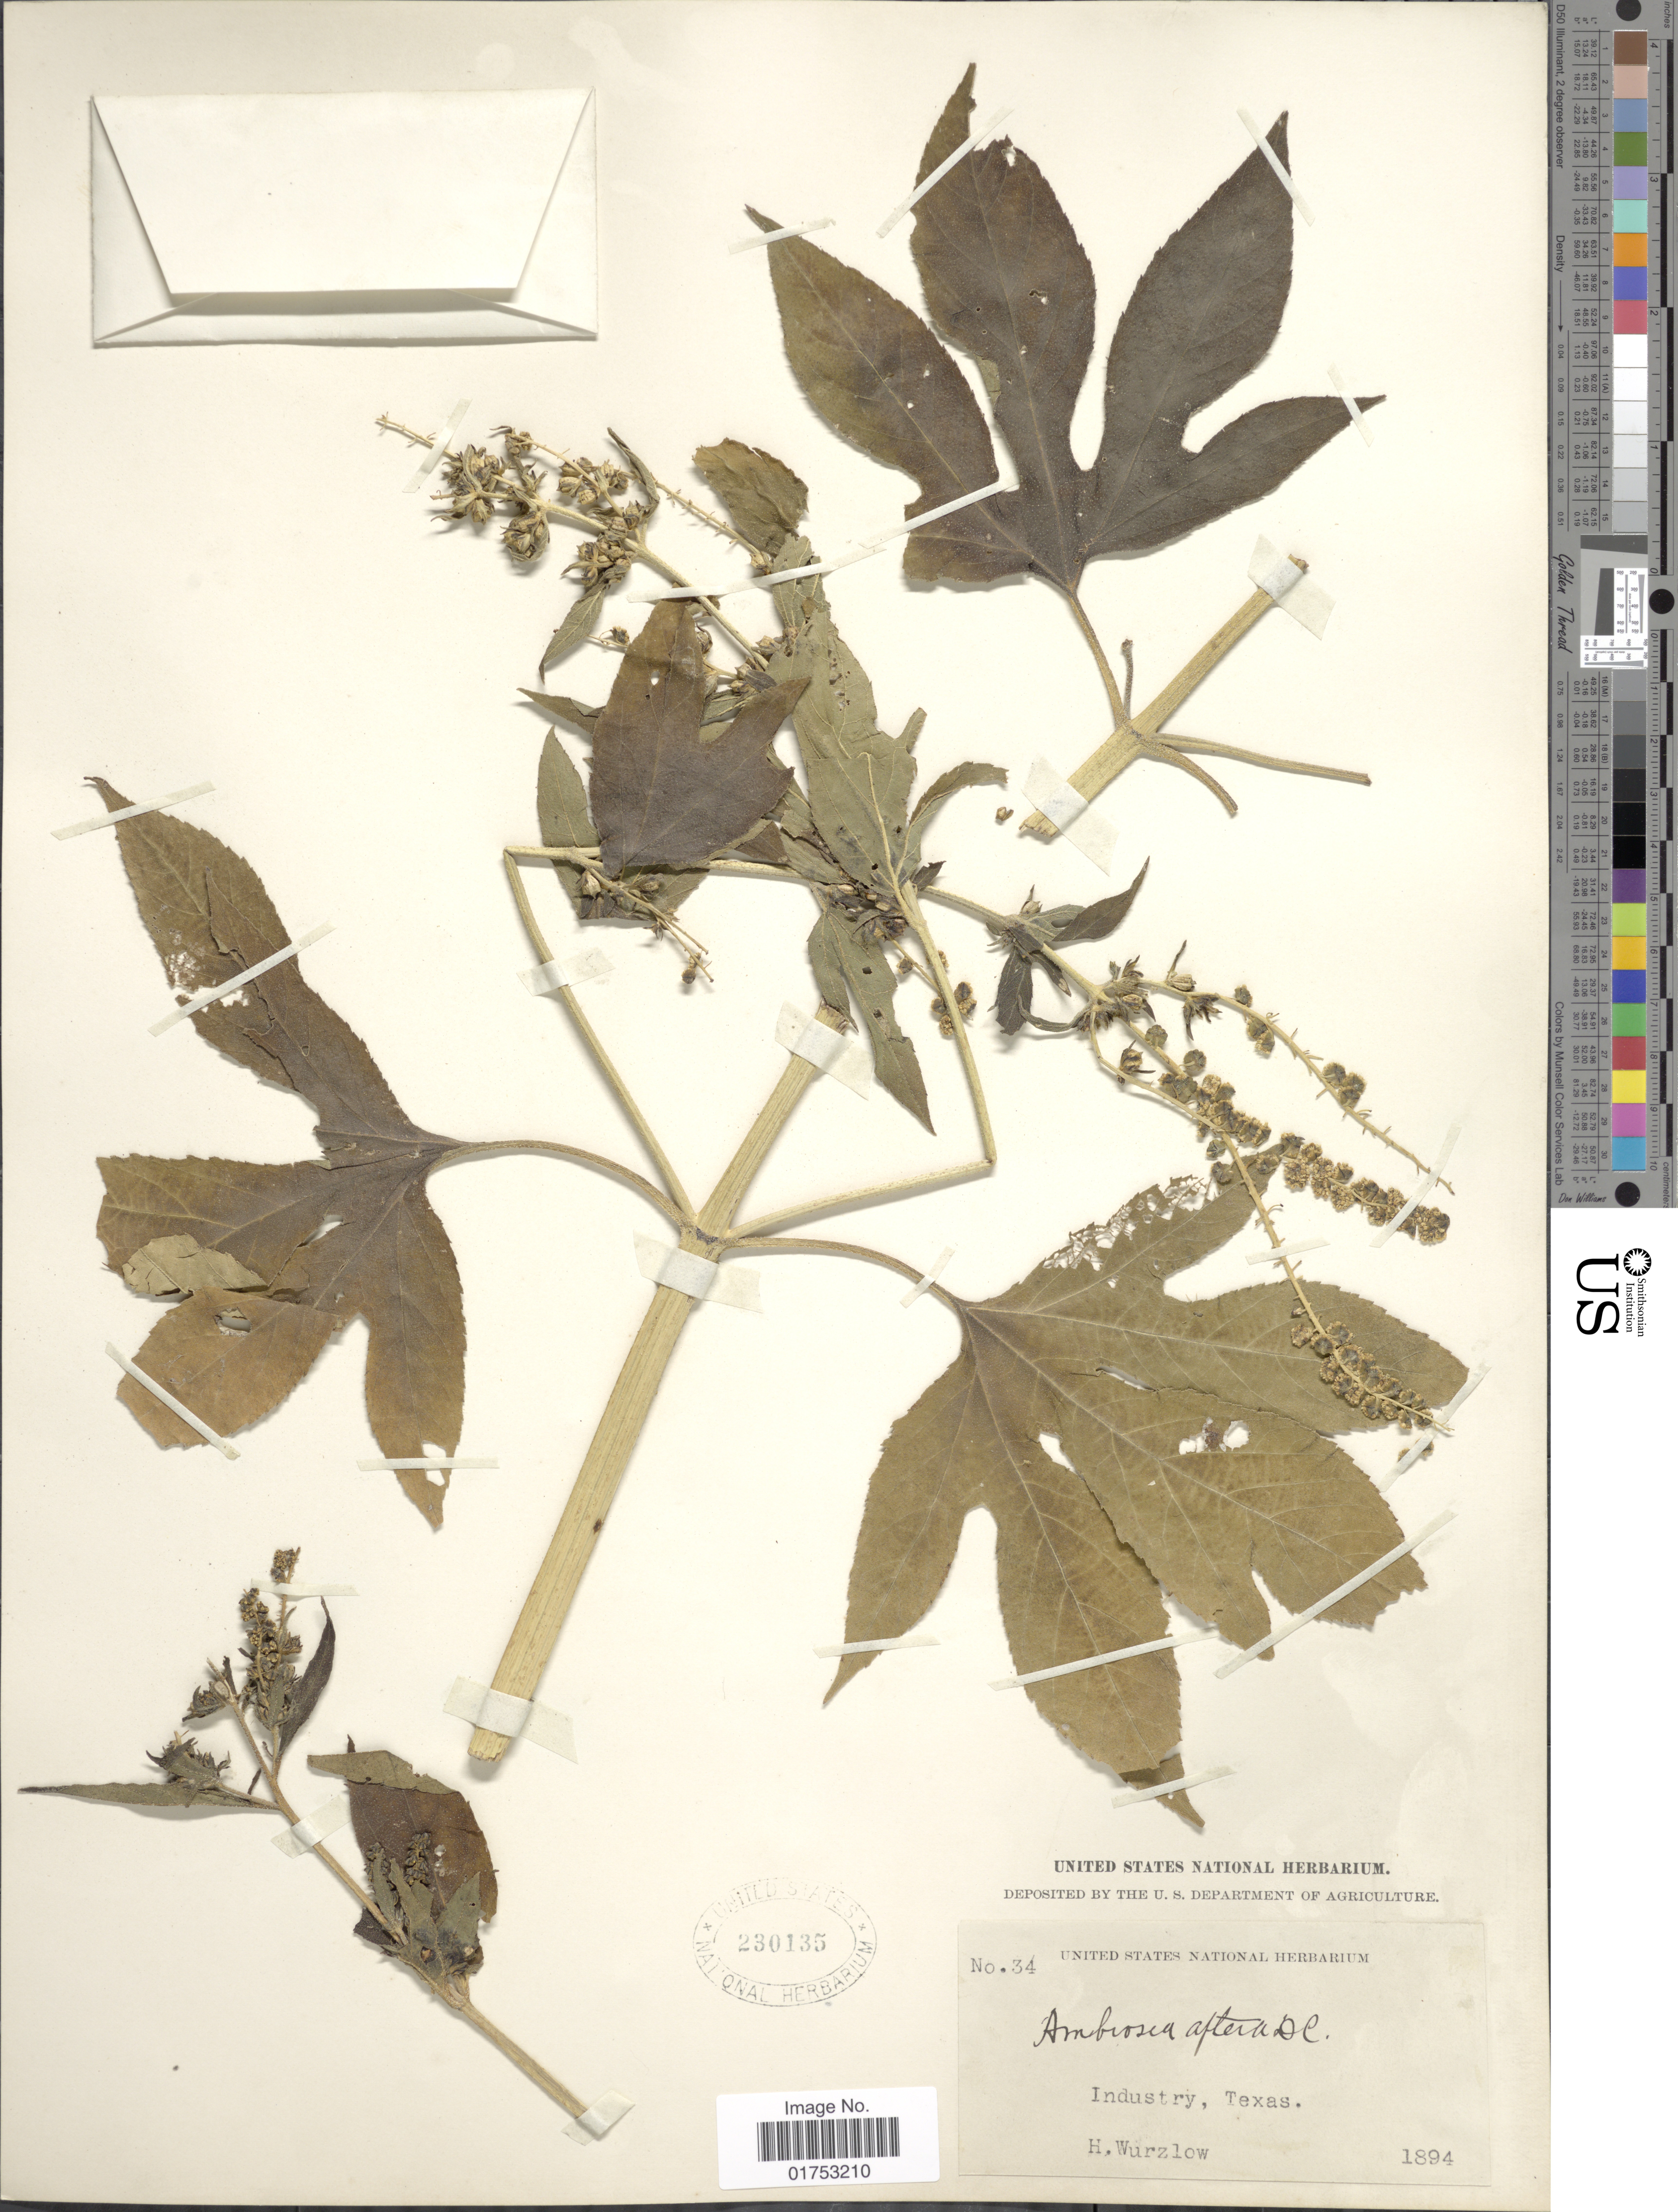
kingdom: Plantae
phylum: Tracheophyta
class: Magnoliopsida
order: Asterales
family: Asteraceae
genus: Ambrosia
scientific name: Ambrosia aptera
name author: (DC.) DC.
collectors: H. Wurzlow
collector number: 34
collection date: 1894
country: United States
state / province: Texas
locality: Industry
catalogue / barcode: US 230135